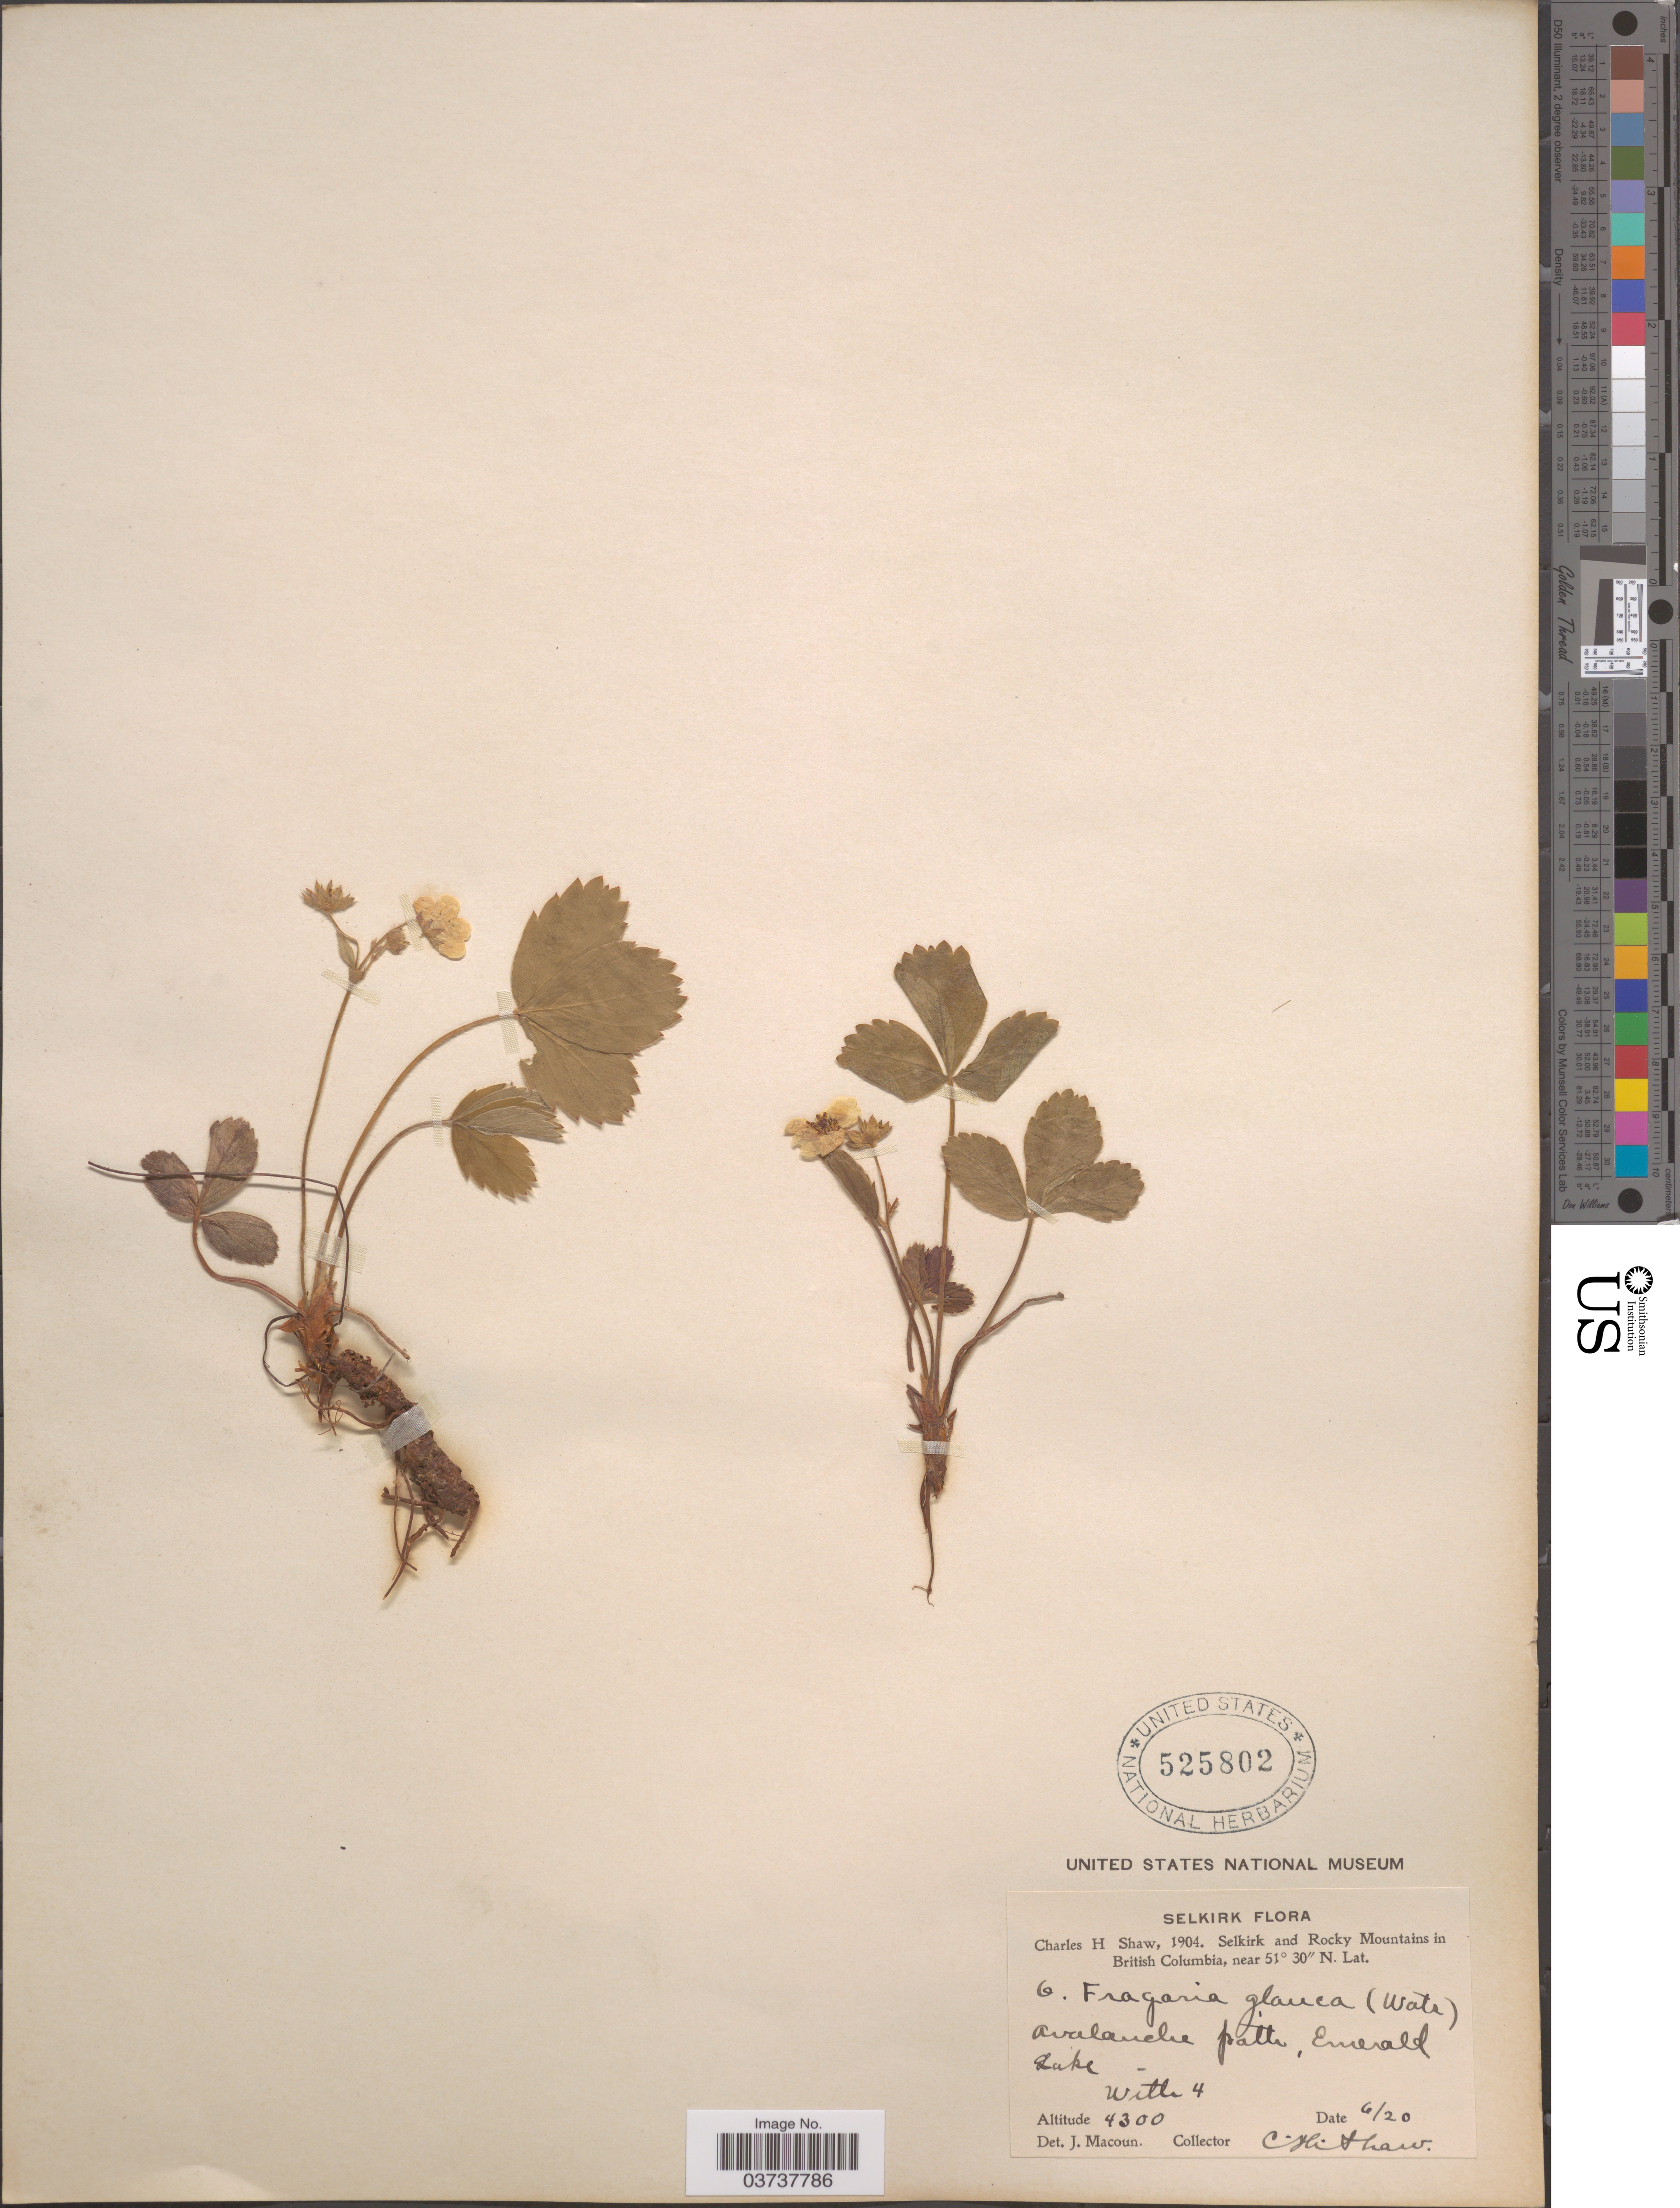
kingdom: Plantae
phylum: Tracheophyta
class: Magnoliopsida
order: Rosales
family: Rosaceae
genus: Fragaria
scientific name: Fragaria virginiana subsp. glauca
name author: (S. Watson) Staudt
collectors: C. H. Shaw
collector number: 6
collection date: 1904-06-20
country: Canada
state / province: British Columbia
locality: Selkirk. Selkirk and rocky Mountains in British Columbia. Avalanche Path, Emerald Lake. With 4 [unsure placement].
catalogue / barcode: US 525802